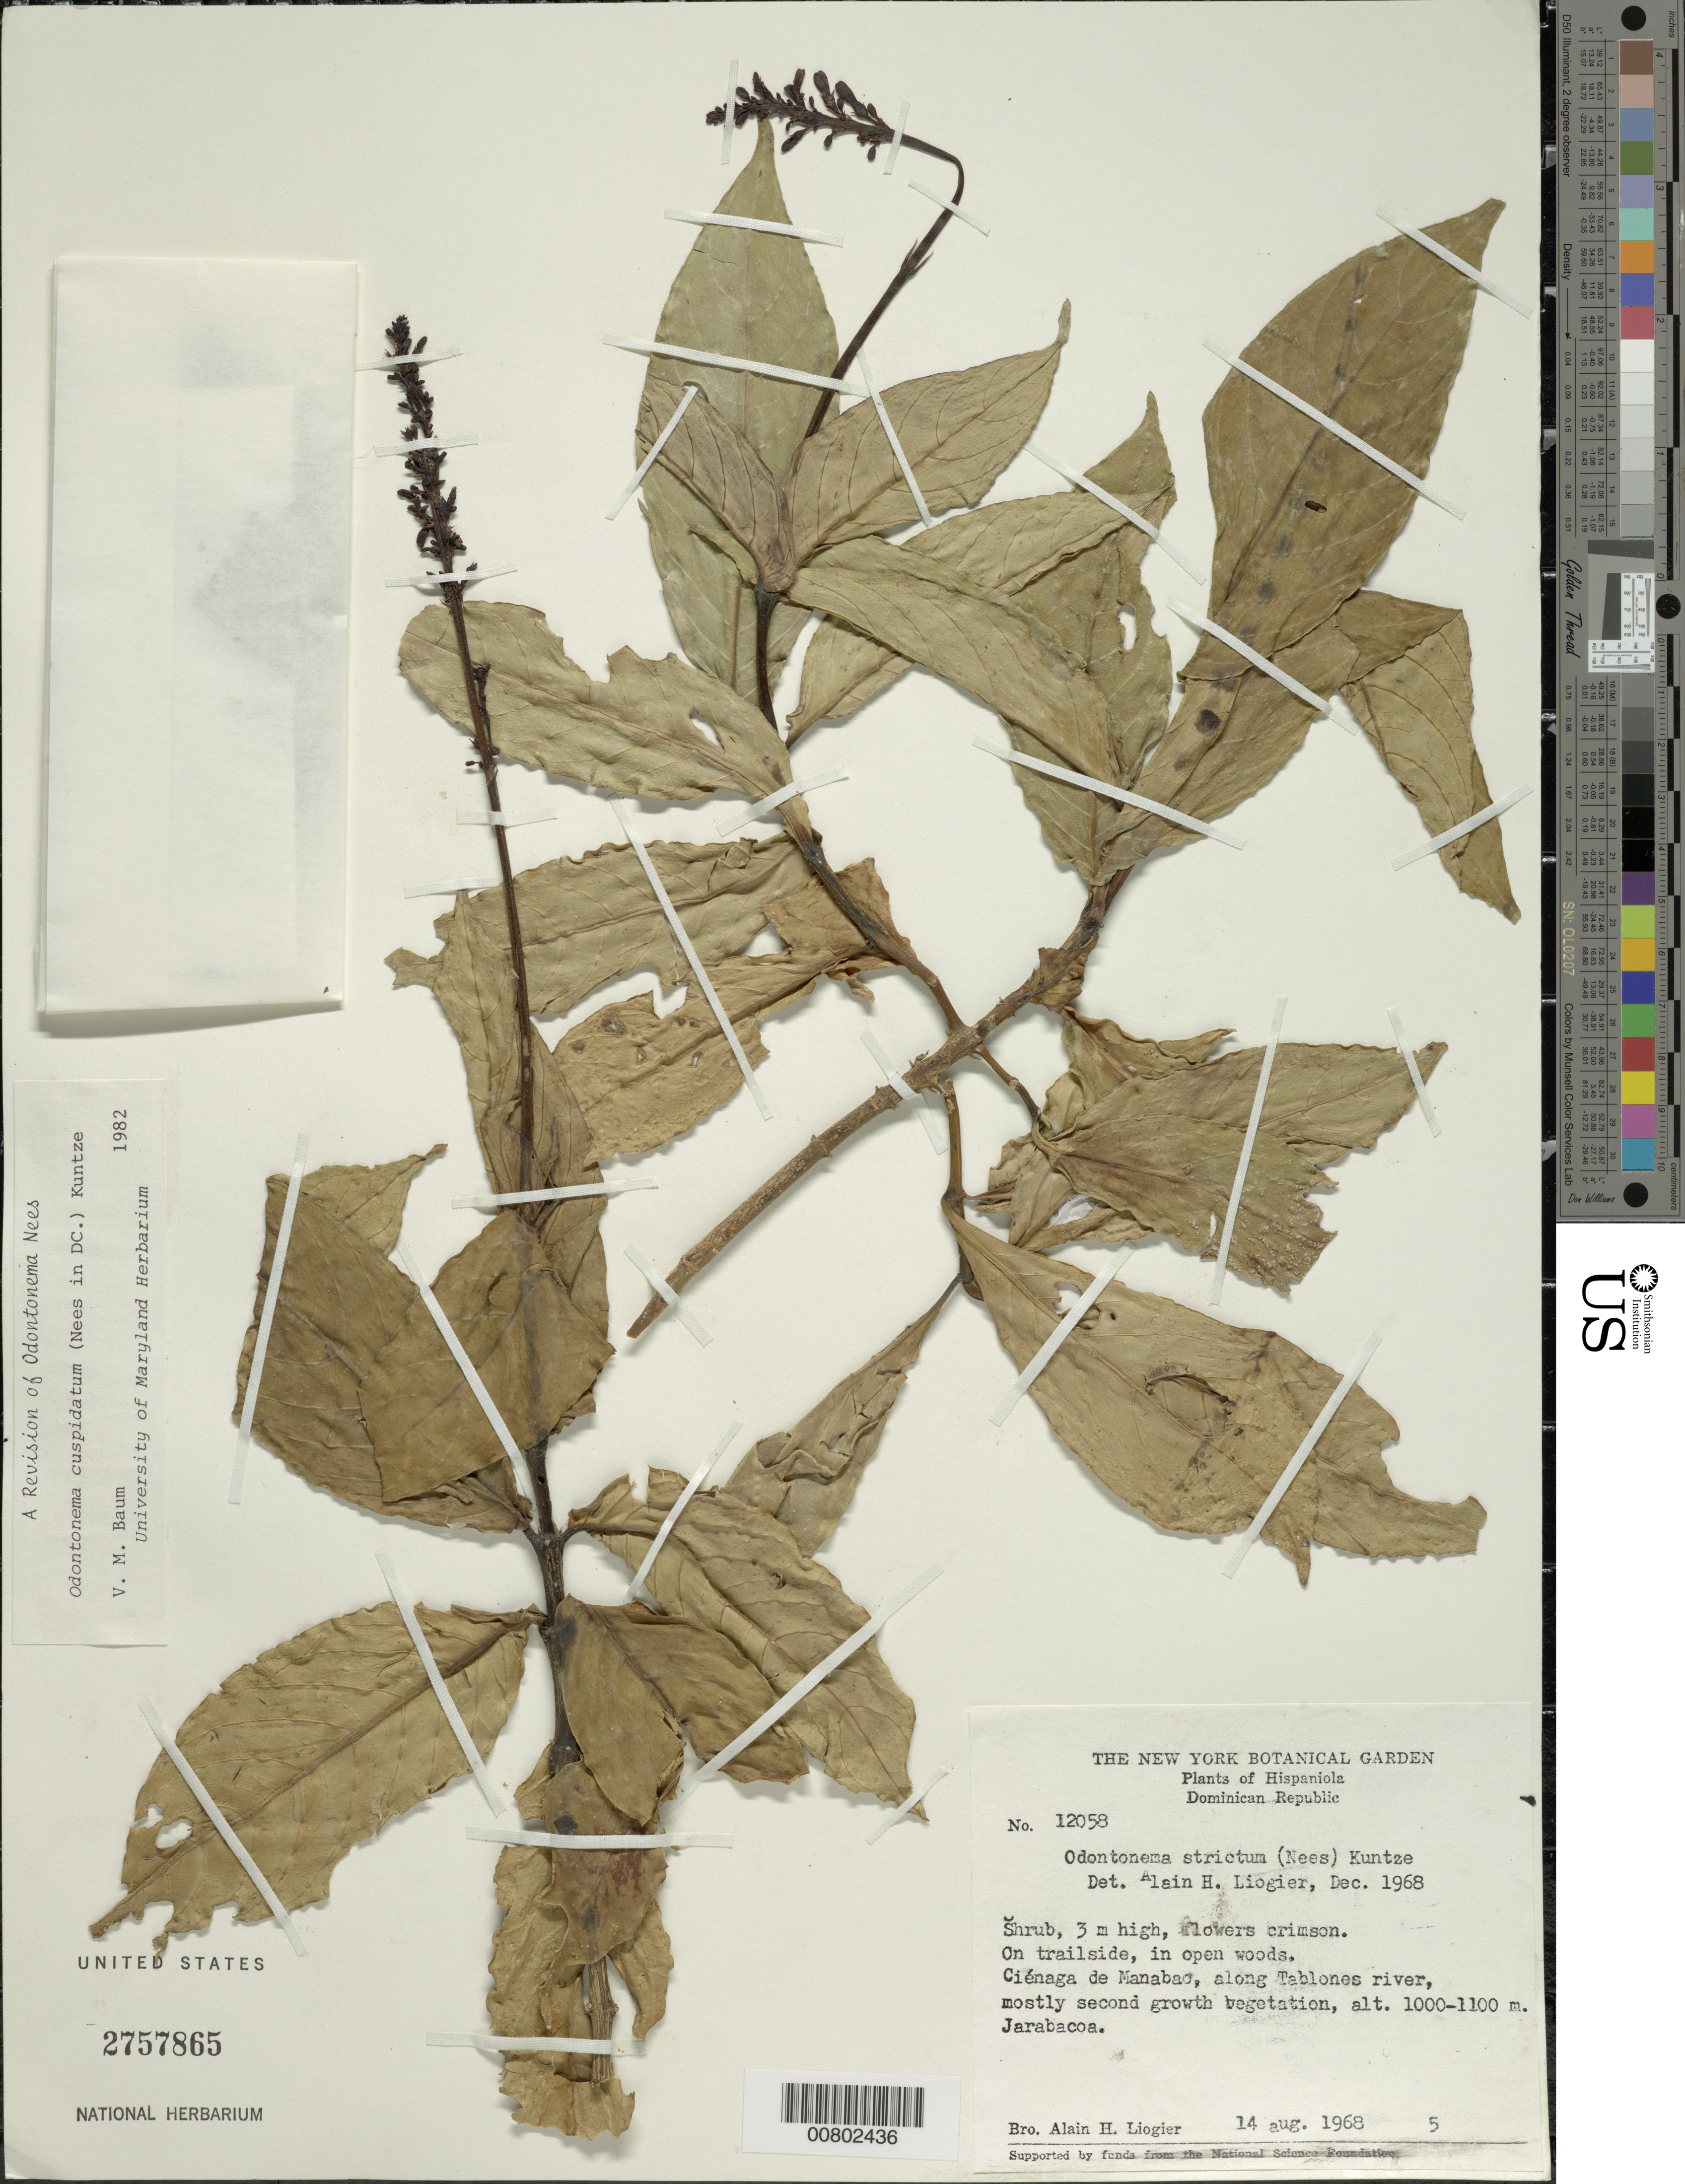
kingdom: Plantae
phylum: Tracheophyta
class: Magnoliopsida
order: Lamiales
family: Acanthaceae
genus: Odontonema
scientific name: Odontonema cuspidatum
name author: (Nees) Kuntze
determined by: Baum, V. M.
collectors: A. H. Liogier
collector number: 12058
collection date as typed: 14 Aug 1968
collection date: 1968-08-14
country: Dominican Republic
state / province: La Vega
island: Hispaniola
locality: Jarabacoa, Ciénaga de Manabao, along Tablones River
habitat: On trailside, in open woods along river in mainly second growth vegetation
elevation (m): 1000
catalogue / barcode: US 2757865